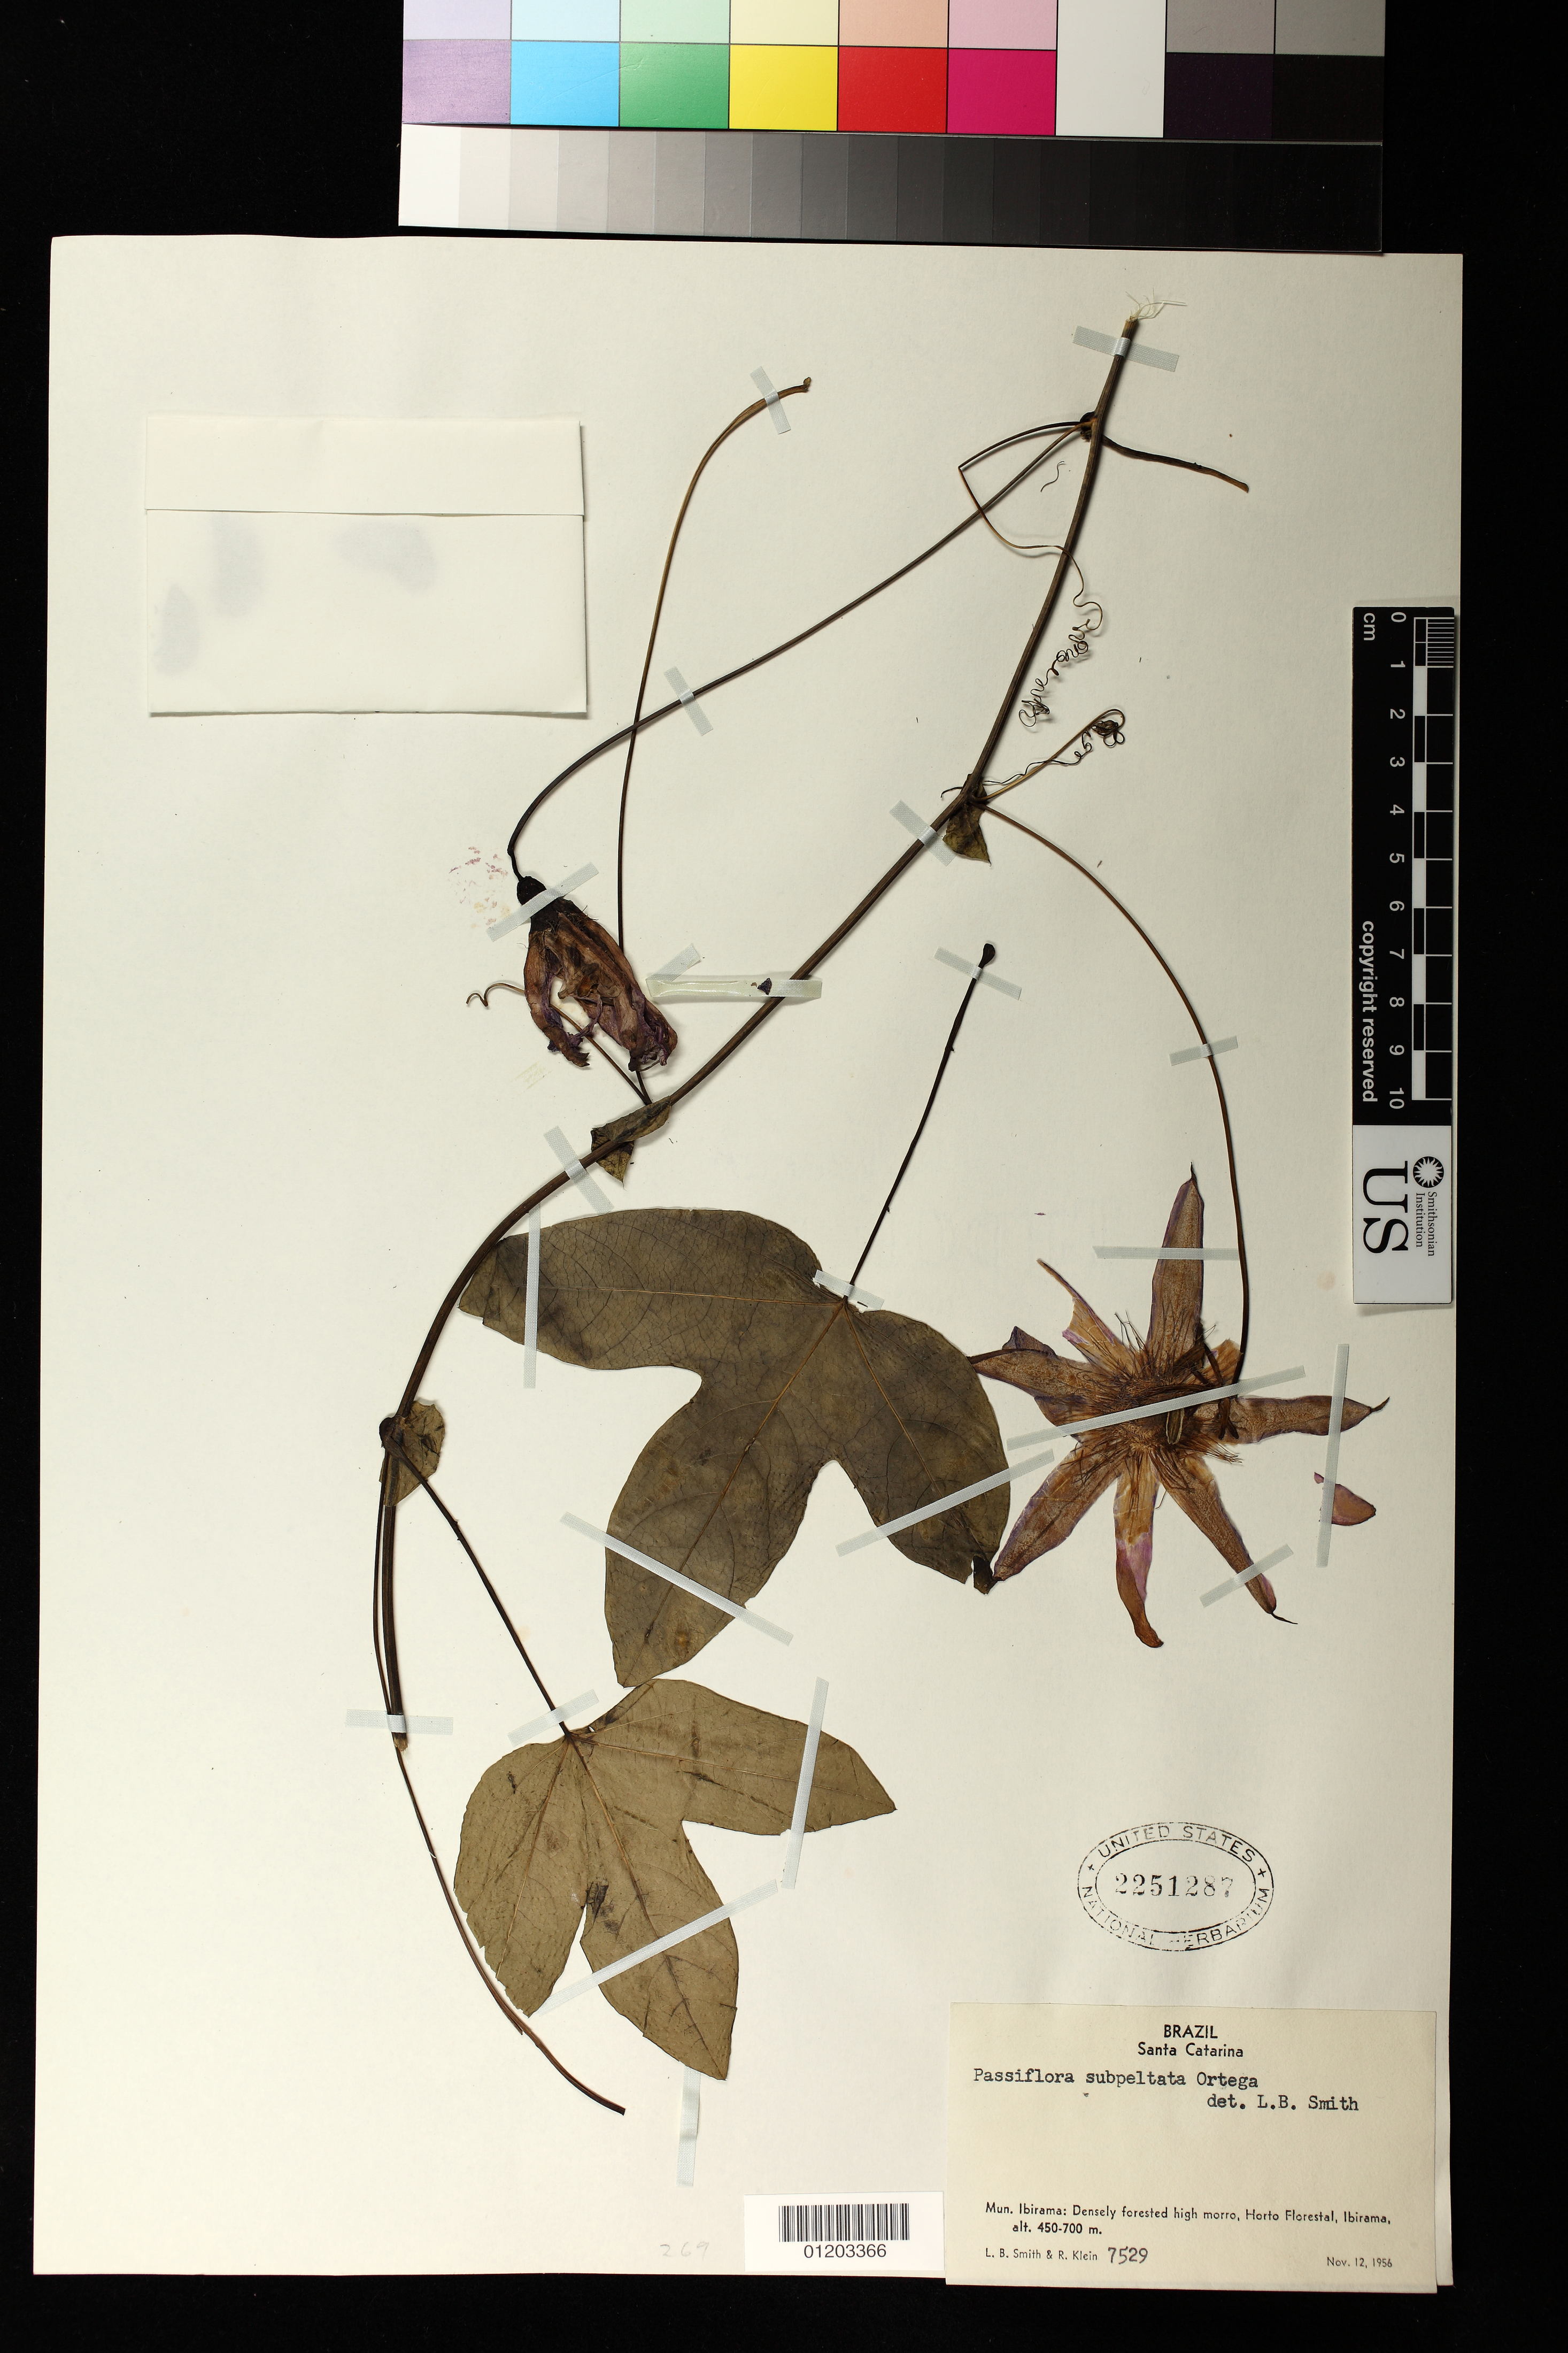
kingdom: Plantae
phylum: Tracheophyta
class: Magnoliopsida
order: Malpighiales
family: Passifloraceae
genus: Passiflora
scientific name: Passiflora subpeltata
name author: Ortega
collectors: L. Smith & R. M. Klein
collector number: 7529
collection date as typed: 12 Nov 1956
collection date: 1956-11-12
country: Brazil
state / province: Santa Catarina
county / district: Ibirama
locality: Horto florestal, ibirama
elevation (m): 450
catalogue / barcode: US 2251287